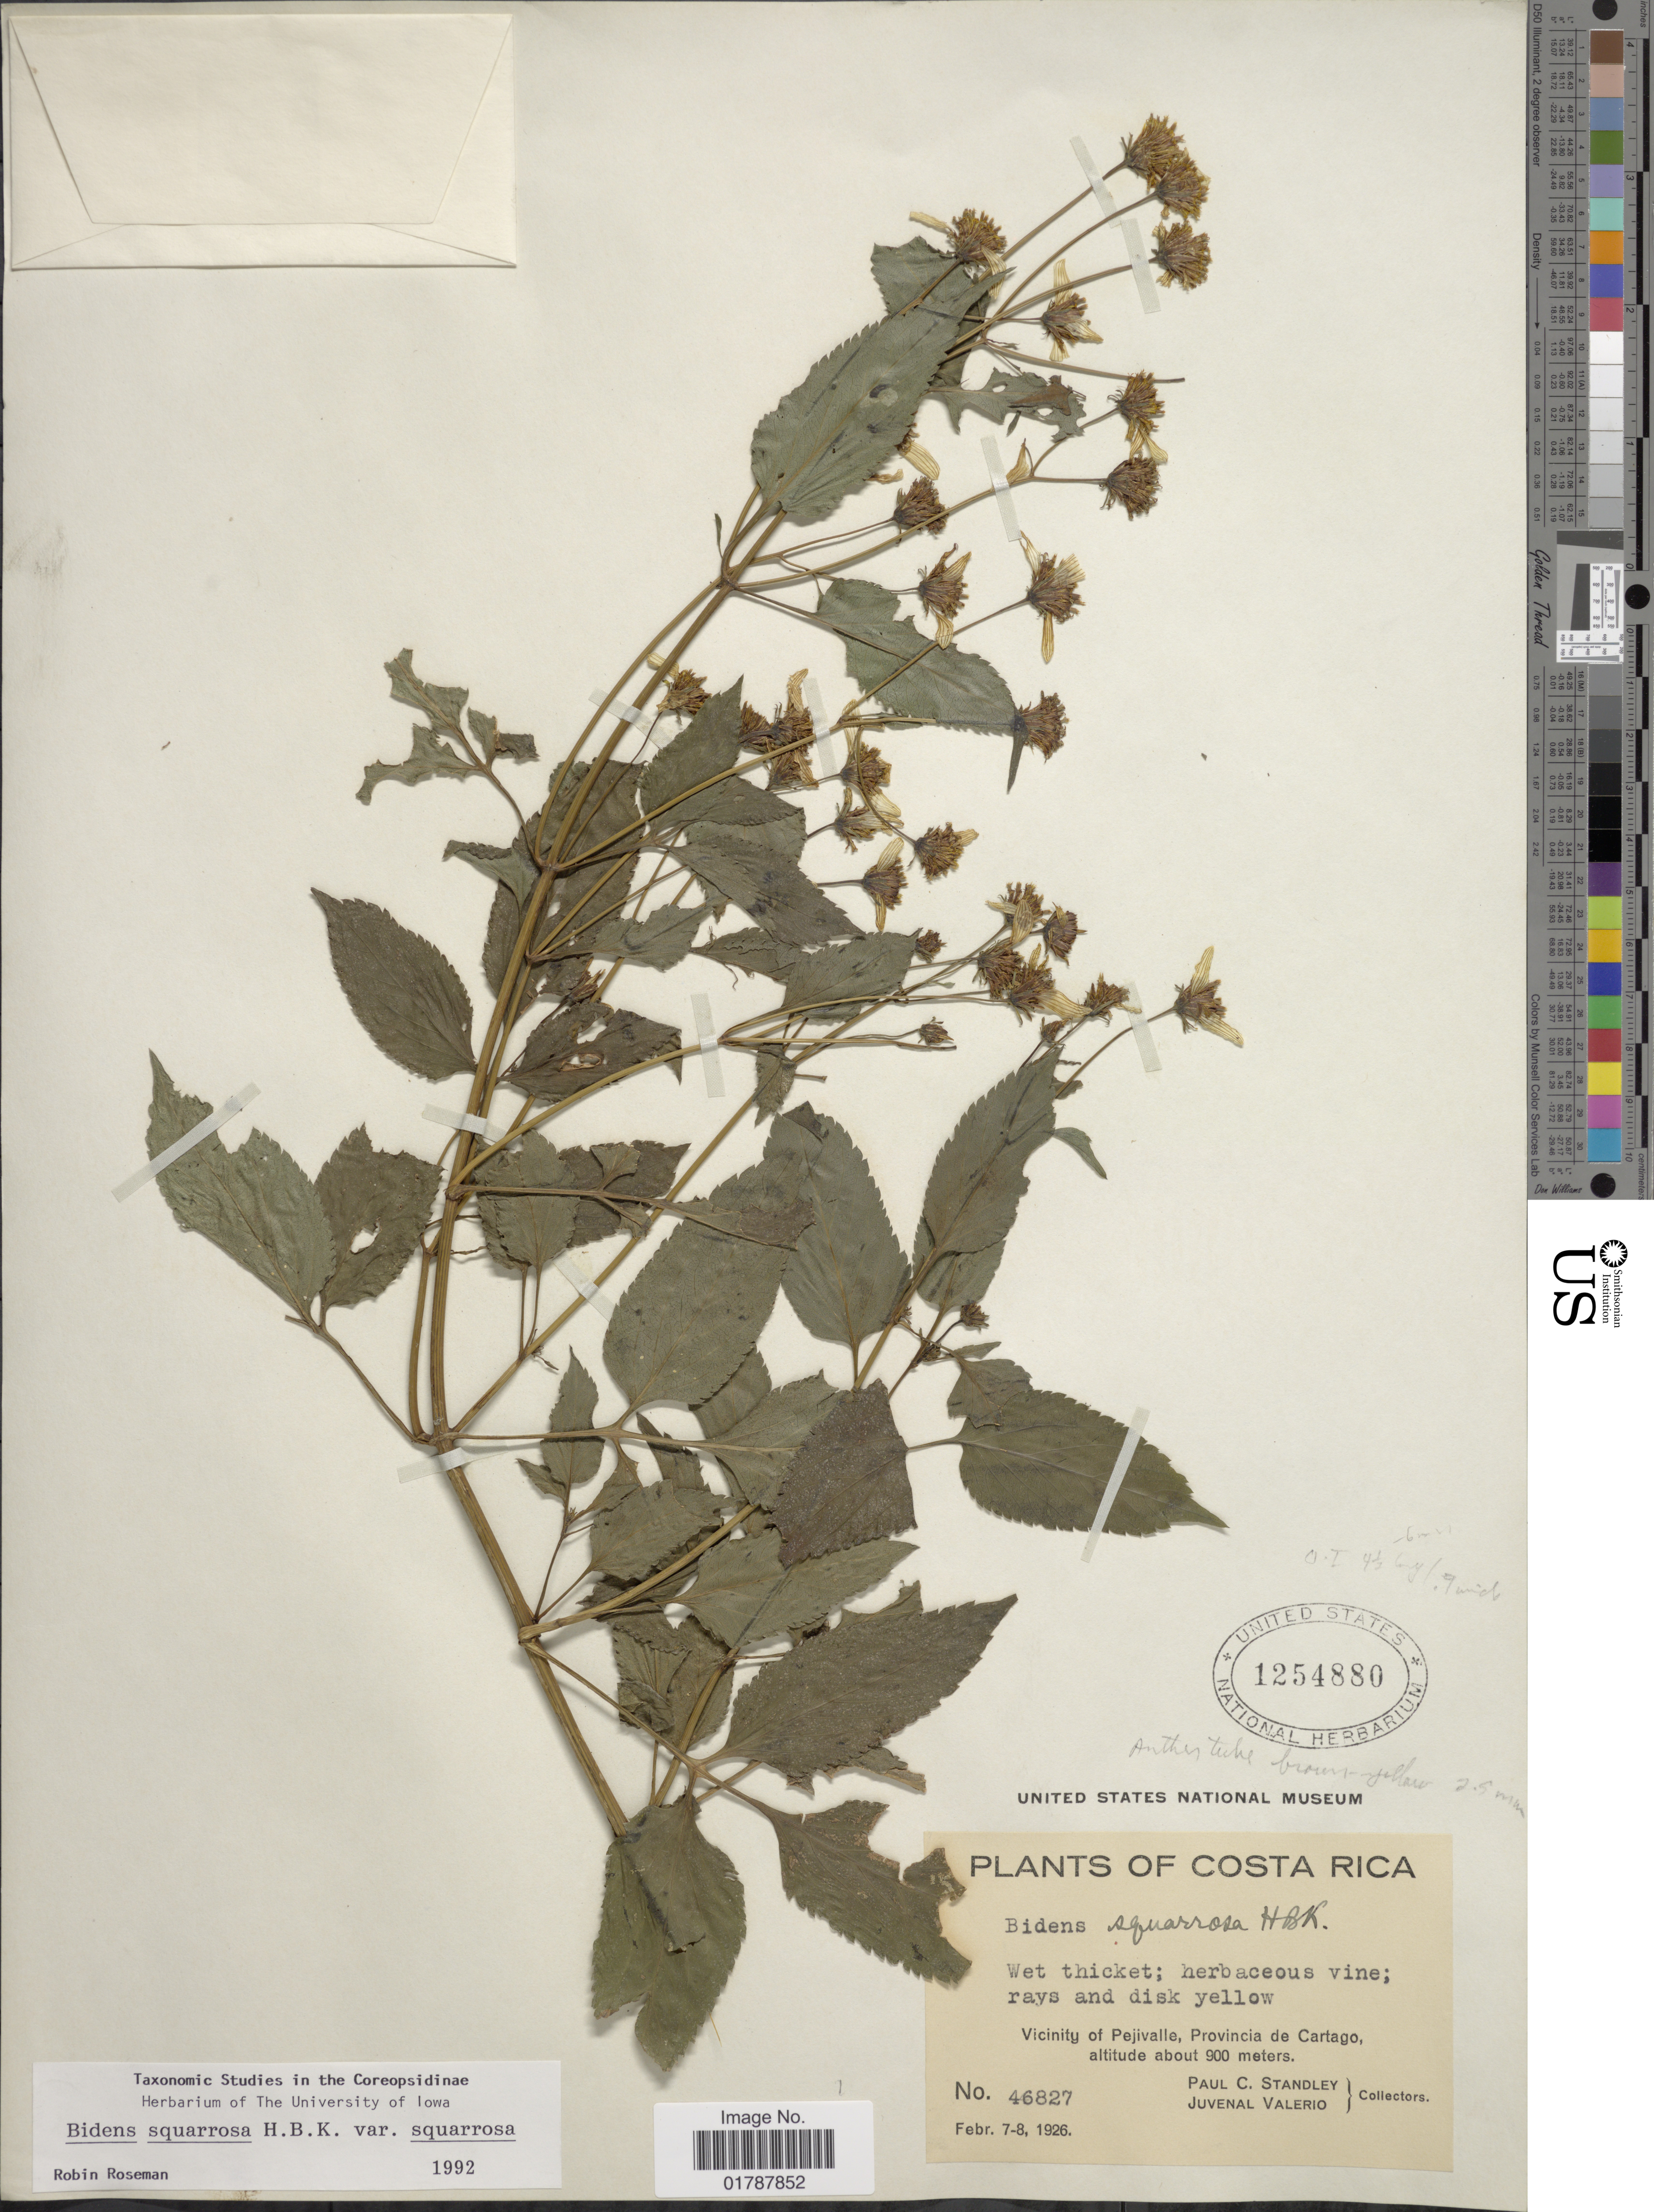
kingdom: Plantae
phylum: Tracheophyta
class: Magnoliopsida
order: Asterales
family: Asteraceae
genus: Bidens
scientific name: Bidens squarrosa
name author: Kunth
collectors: P. C. Standley & J. Valerio R.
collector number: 46827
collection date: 1926-02-07/1926-02-08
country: Costa Rica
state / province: Cartago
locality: Vicinity of Pejivalle, Province of Cartago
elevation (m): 900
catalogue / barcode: US 1254880